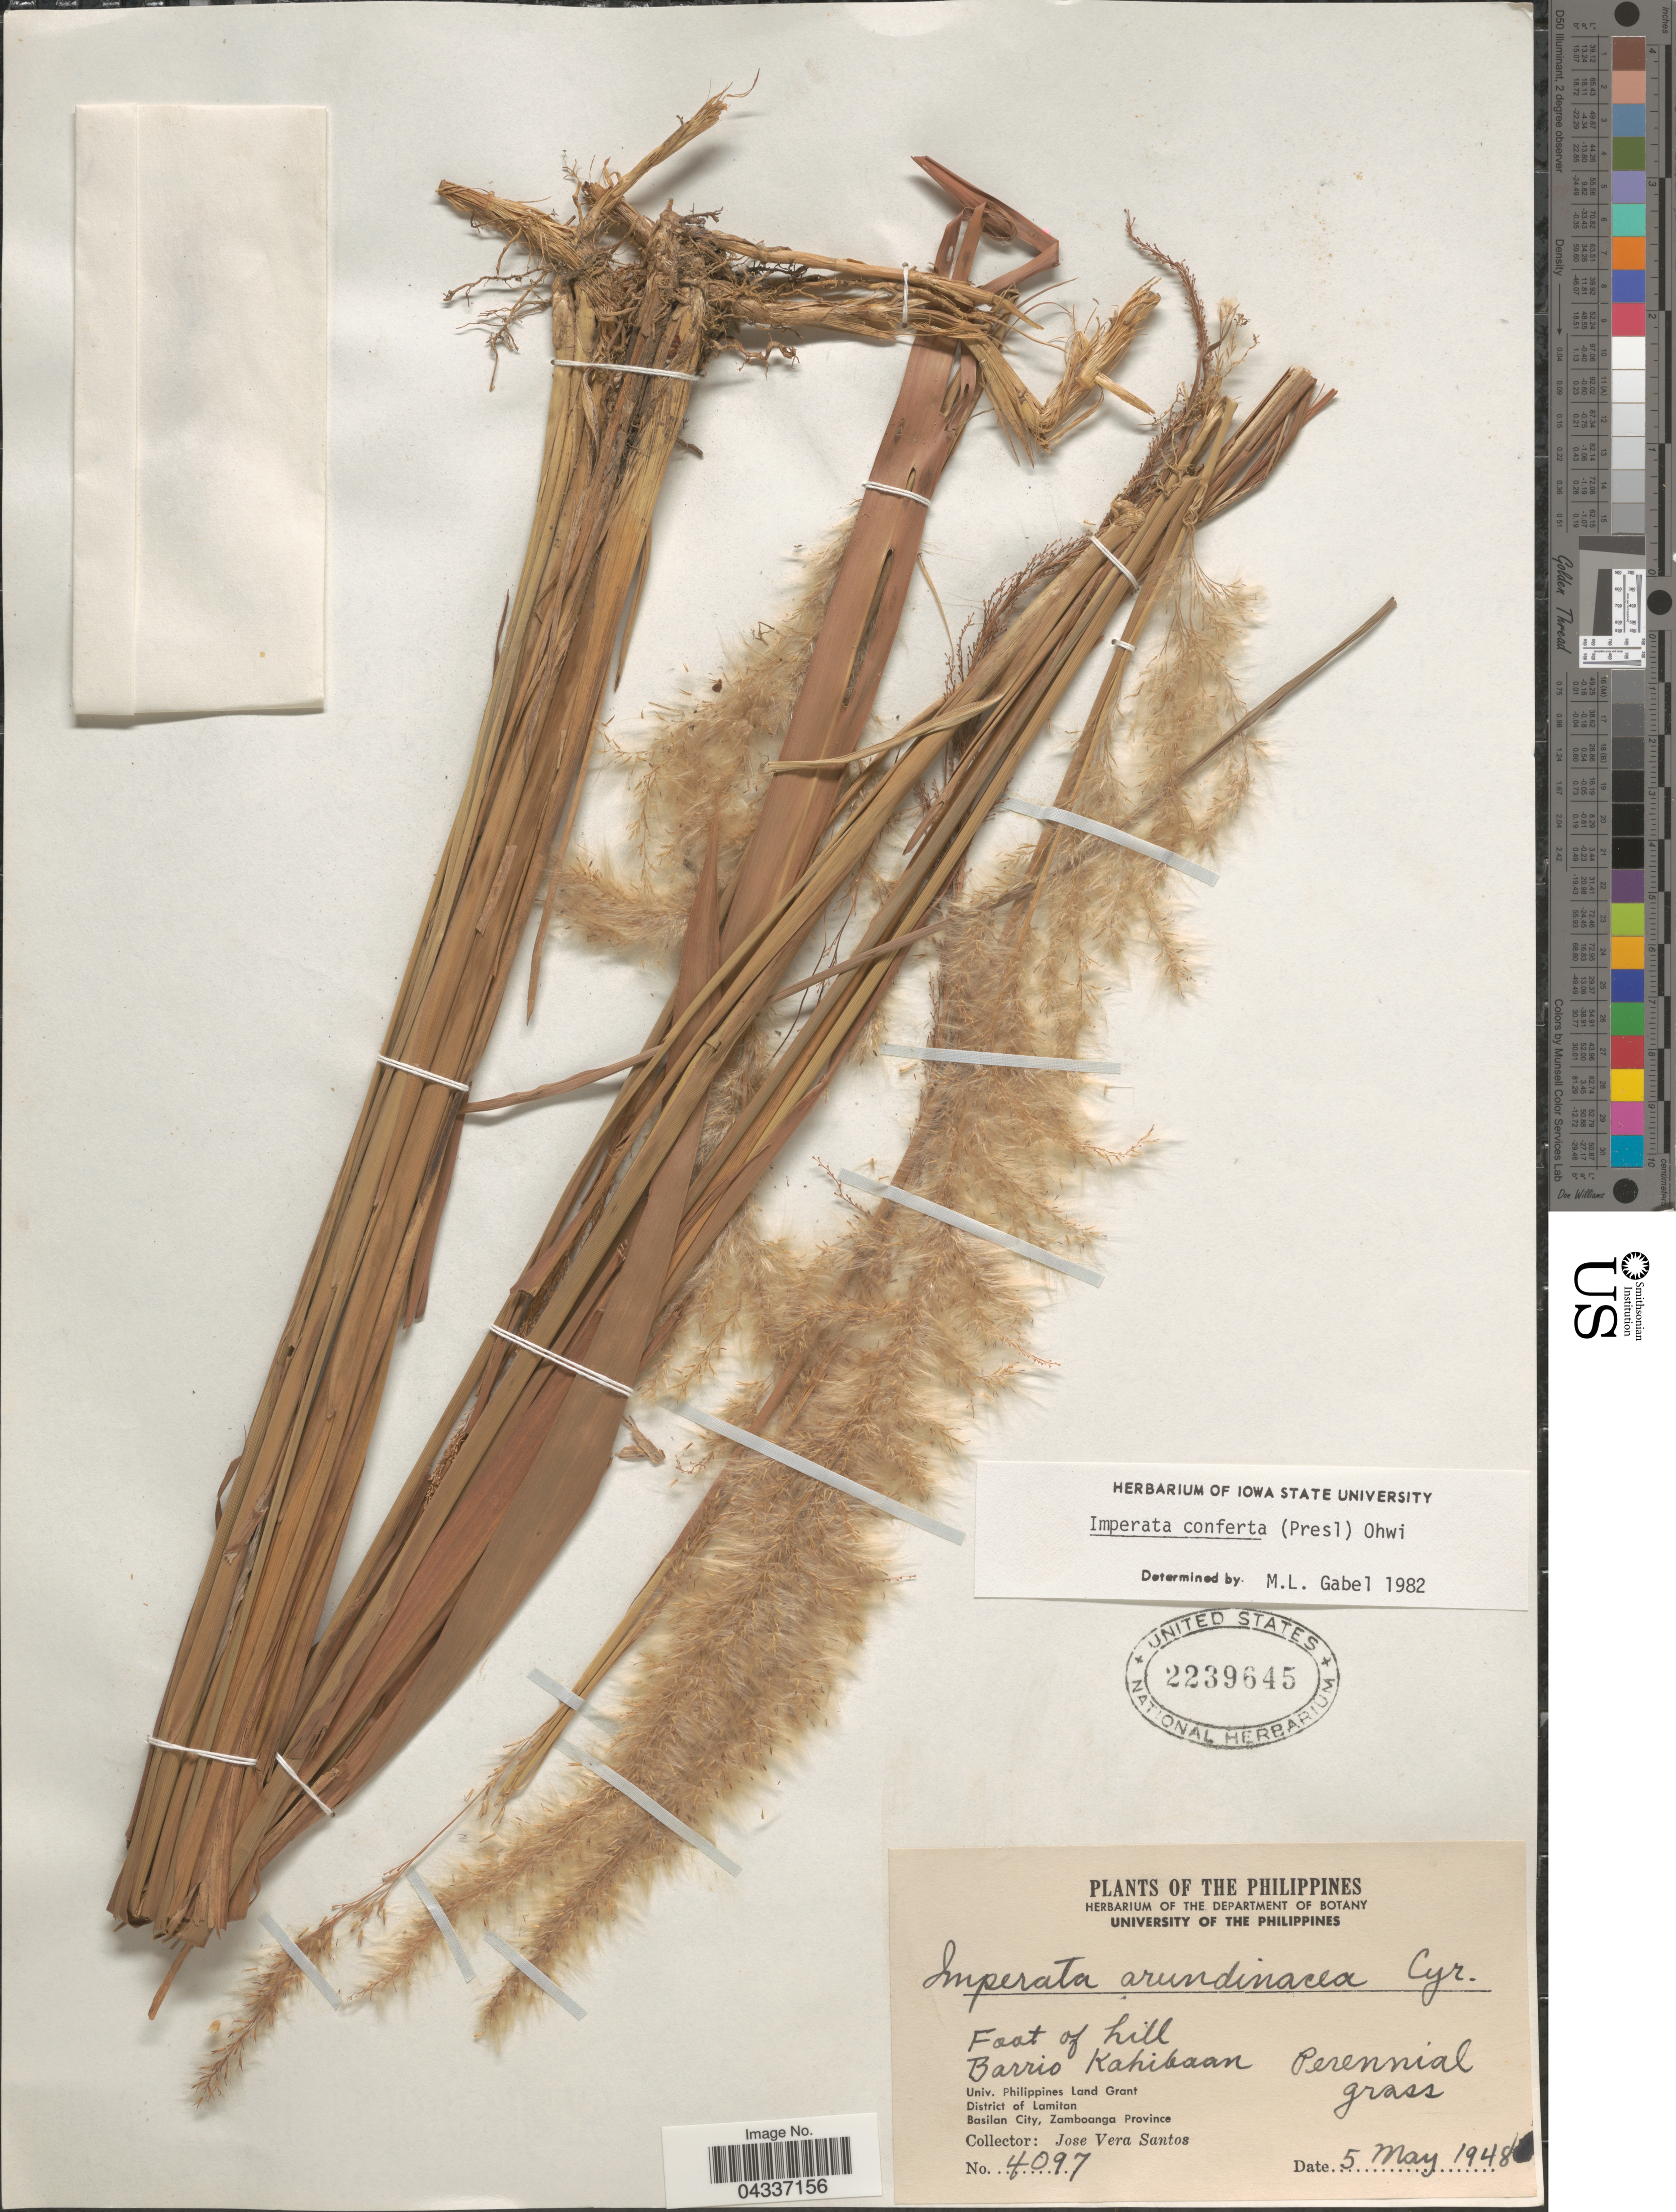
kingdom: Plantae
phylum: Tracheophyta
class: Liliopsida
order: Poales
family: Poaceae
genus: Imperata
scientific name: Imperata conferta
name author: (J. Presl) Ohwi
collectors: J. Vera Santos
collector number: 4097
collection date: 1948-05-05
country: Philippines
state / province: Muslim Mindanao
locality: Foot of hill. Barrio Kahibaan. Univ. Philippines Land Grant. District of Lamitan. Basilan City, Zamboanga Province.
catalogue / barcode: US 2239645